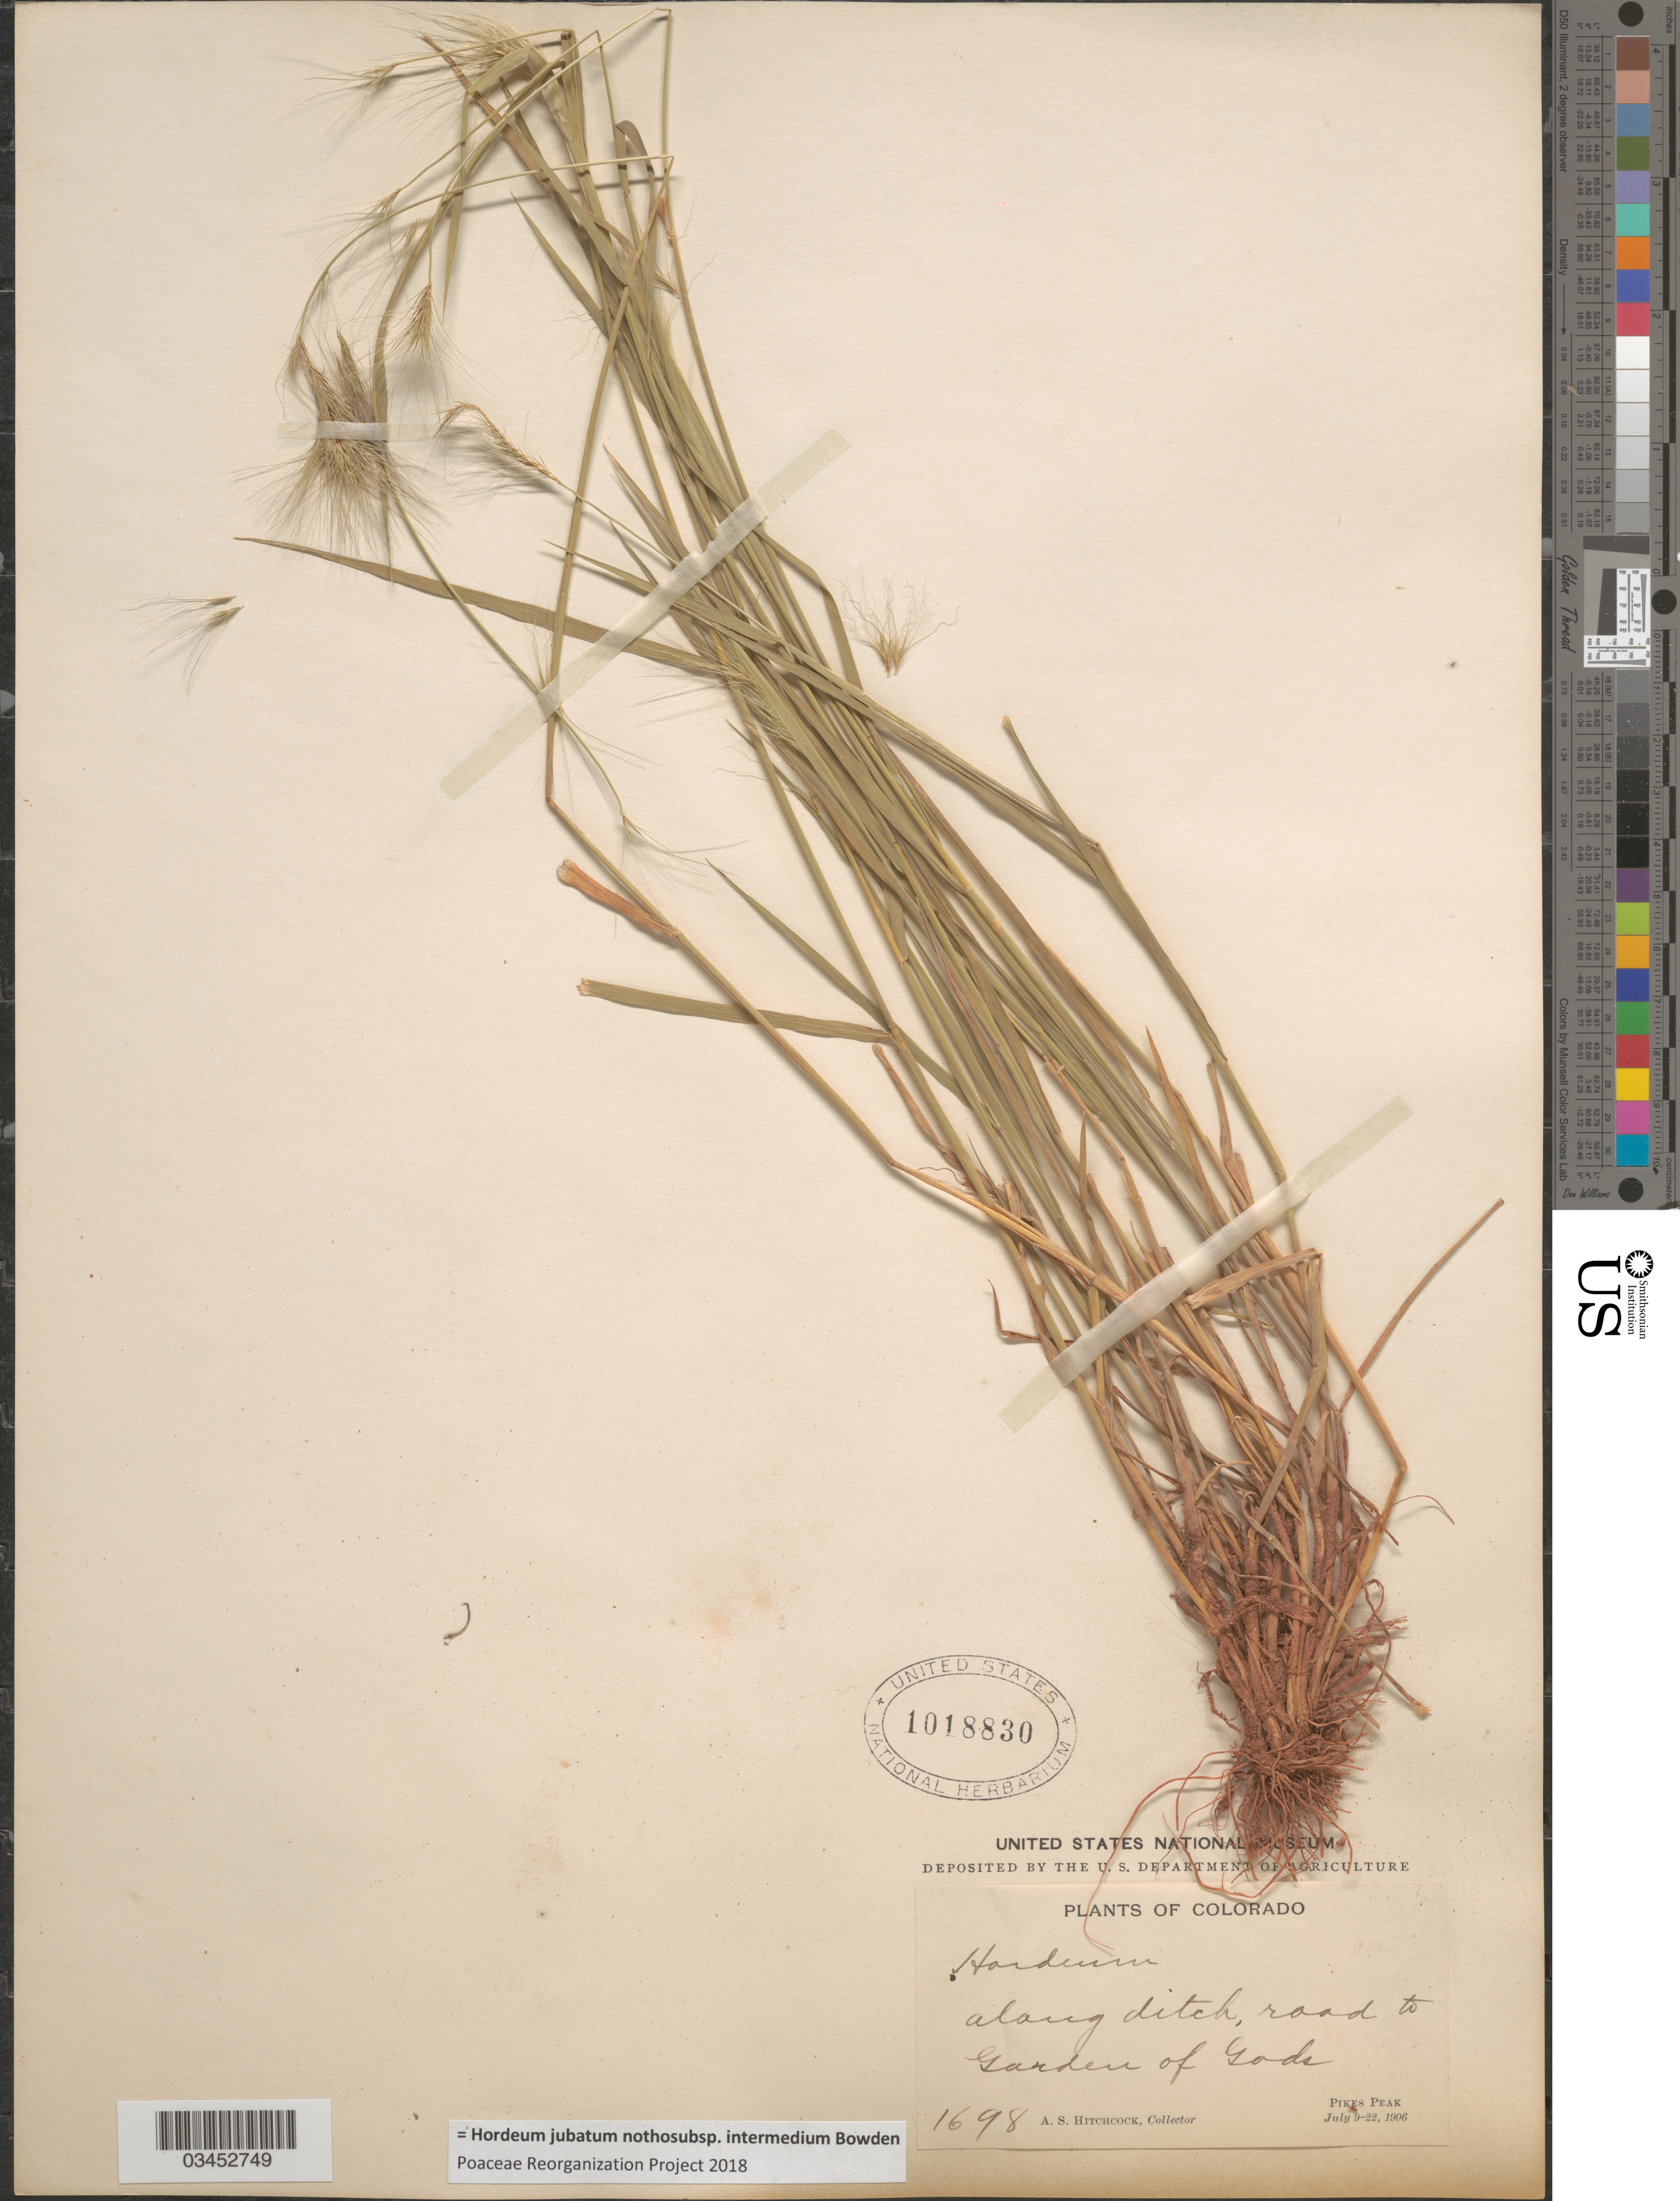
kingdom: Plantae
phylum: Tracheophyta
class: Liliopsida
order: Poales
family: Poaceae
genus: Hordeum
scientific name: Hordeum jubatum nothosubsp. intermedium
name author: Bowden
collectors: A. S. Hitchcock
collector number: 1698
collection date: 1906-07-09/1906-07-22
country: United States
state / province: Colorado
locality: Along ditch, road to Garden of Gods. Pikes Peak.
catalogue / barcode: US 1018830